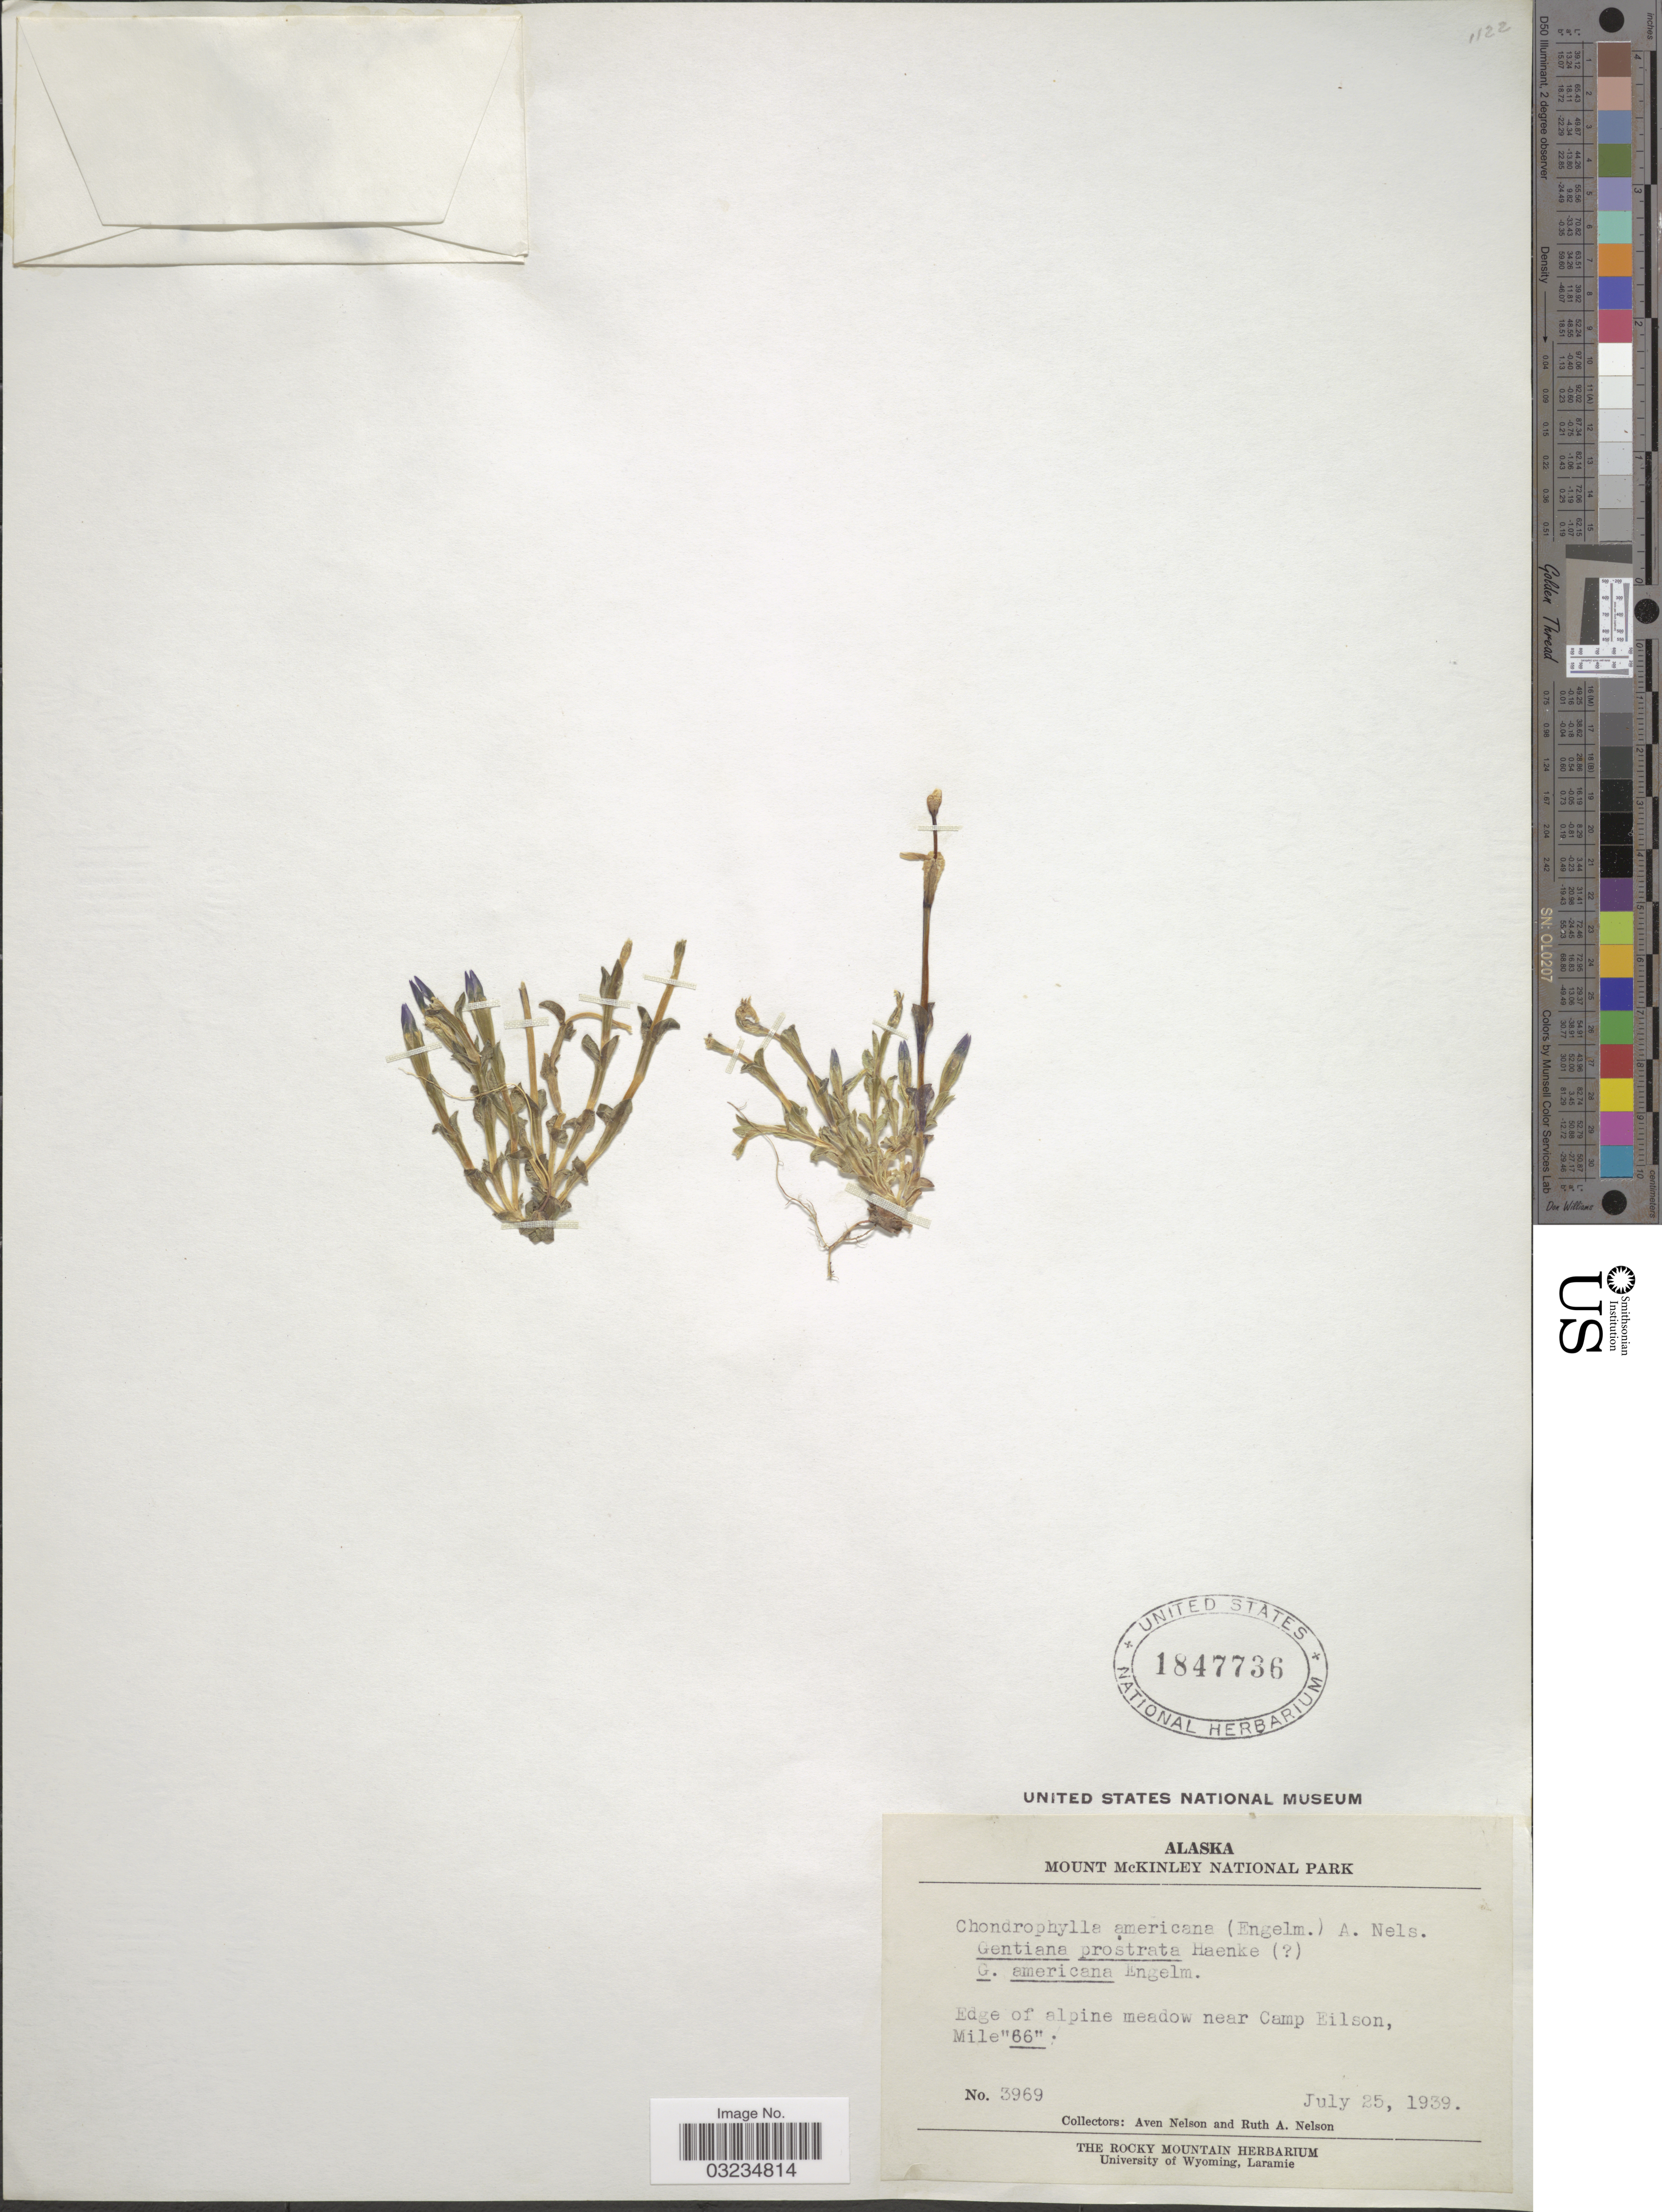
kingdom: Plantae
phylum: Tracheophyta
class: Magnoliopsida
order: Gentianales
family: Gentianaceae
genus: Gentiana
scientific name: Gentiana prostrata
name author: Haenke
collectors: A. Nelson & R. A. Nelson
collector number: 3969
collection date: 1939-07-25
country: United States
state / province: Alaska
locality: Mount McKinley National Park. Edge of alpine meadow near Camp Eilson, Mile "66".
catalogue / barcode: US 1847736